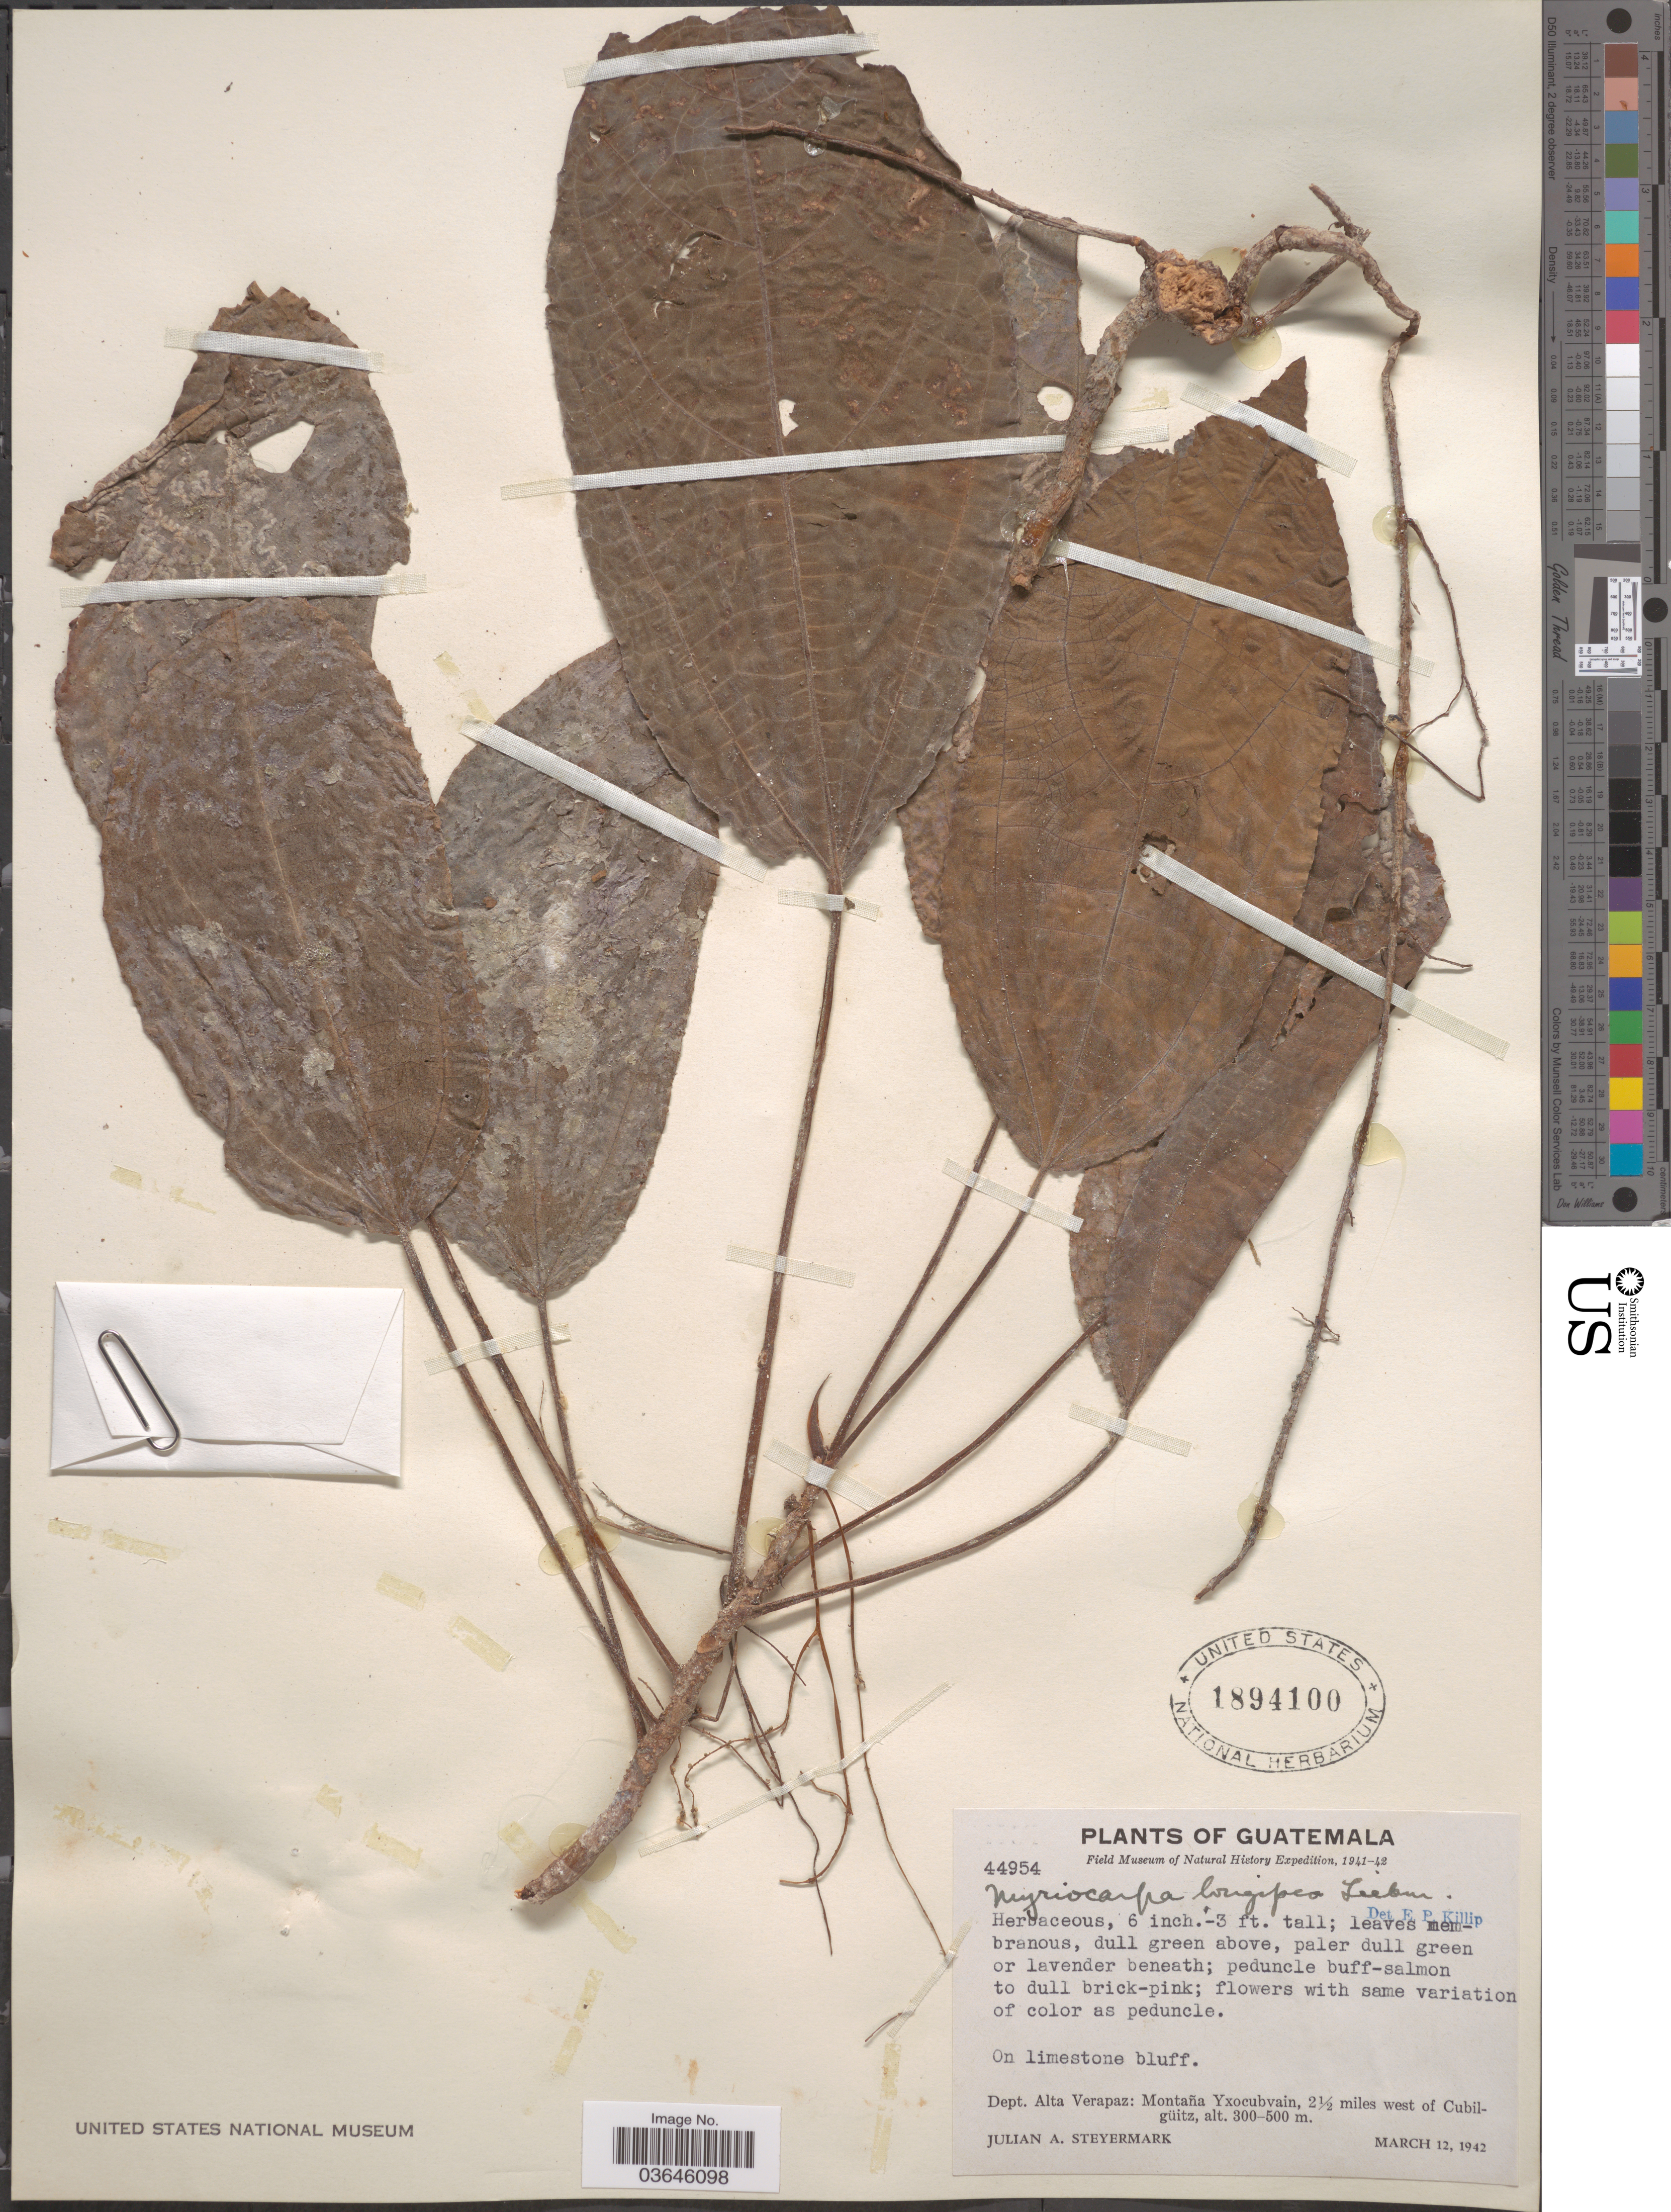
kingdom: Plantae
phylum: Tracheophyta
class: Magnoliopsida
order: Rosales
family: Urticaceae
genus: Myriocarpa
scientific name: Myriocarpa longipes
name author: Liebm.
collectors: J. Steyermark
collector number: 44954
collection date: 1942-03-12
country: Guatemala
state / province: Alta Verapaz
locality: Dept. Alta Verapaz: Montaña Yxocubvain, 2½ miles west of Cubilgüitz.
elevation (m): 300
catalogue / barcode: US 1894100